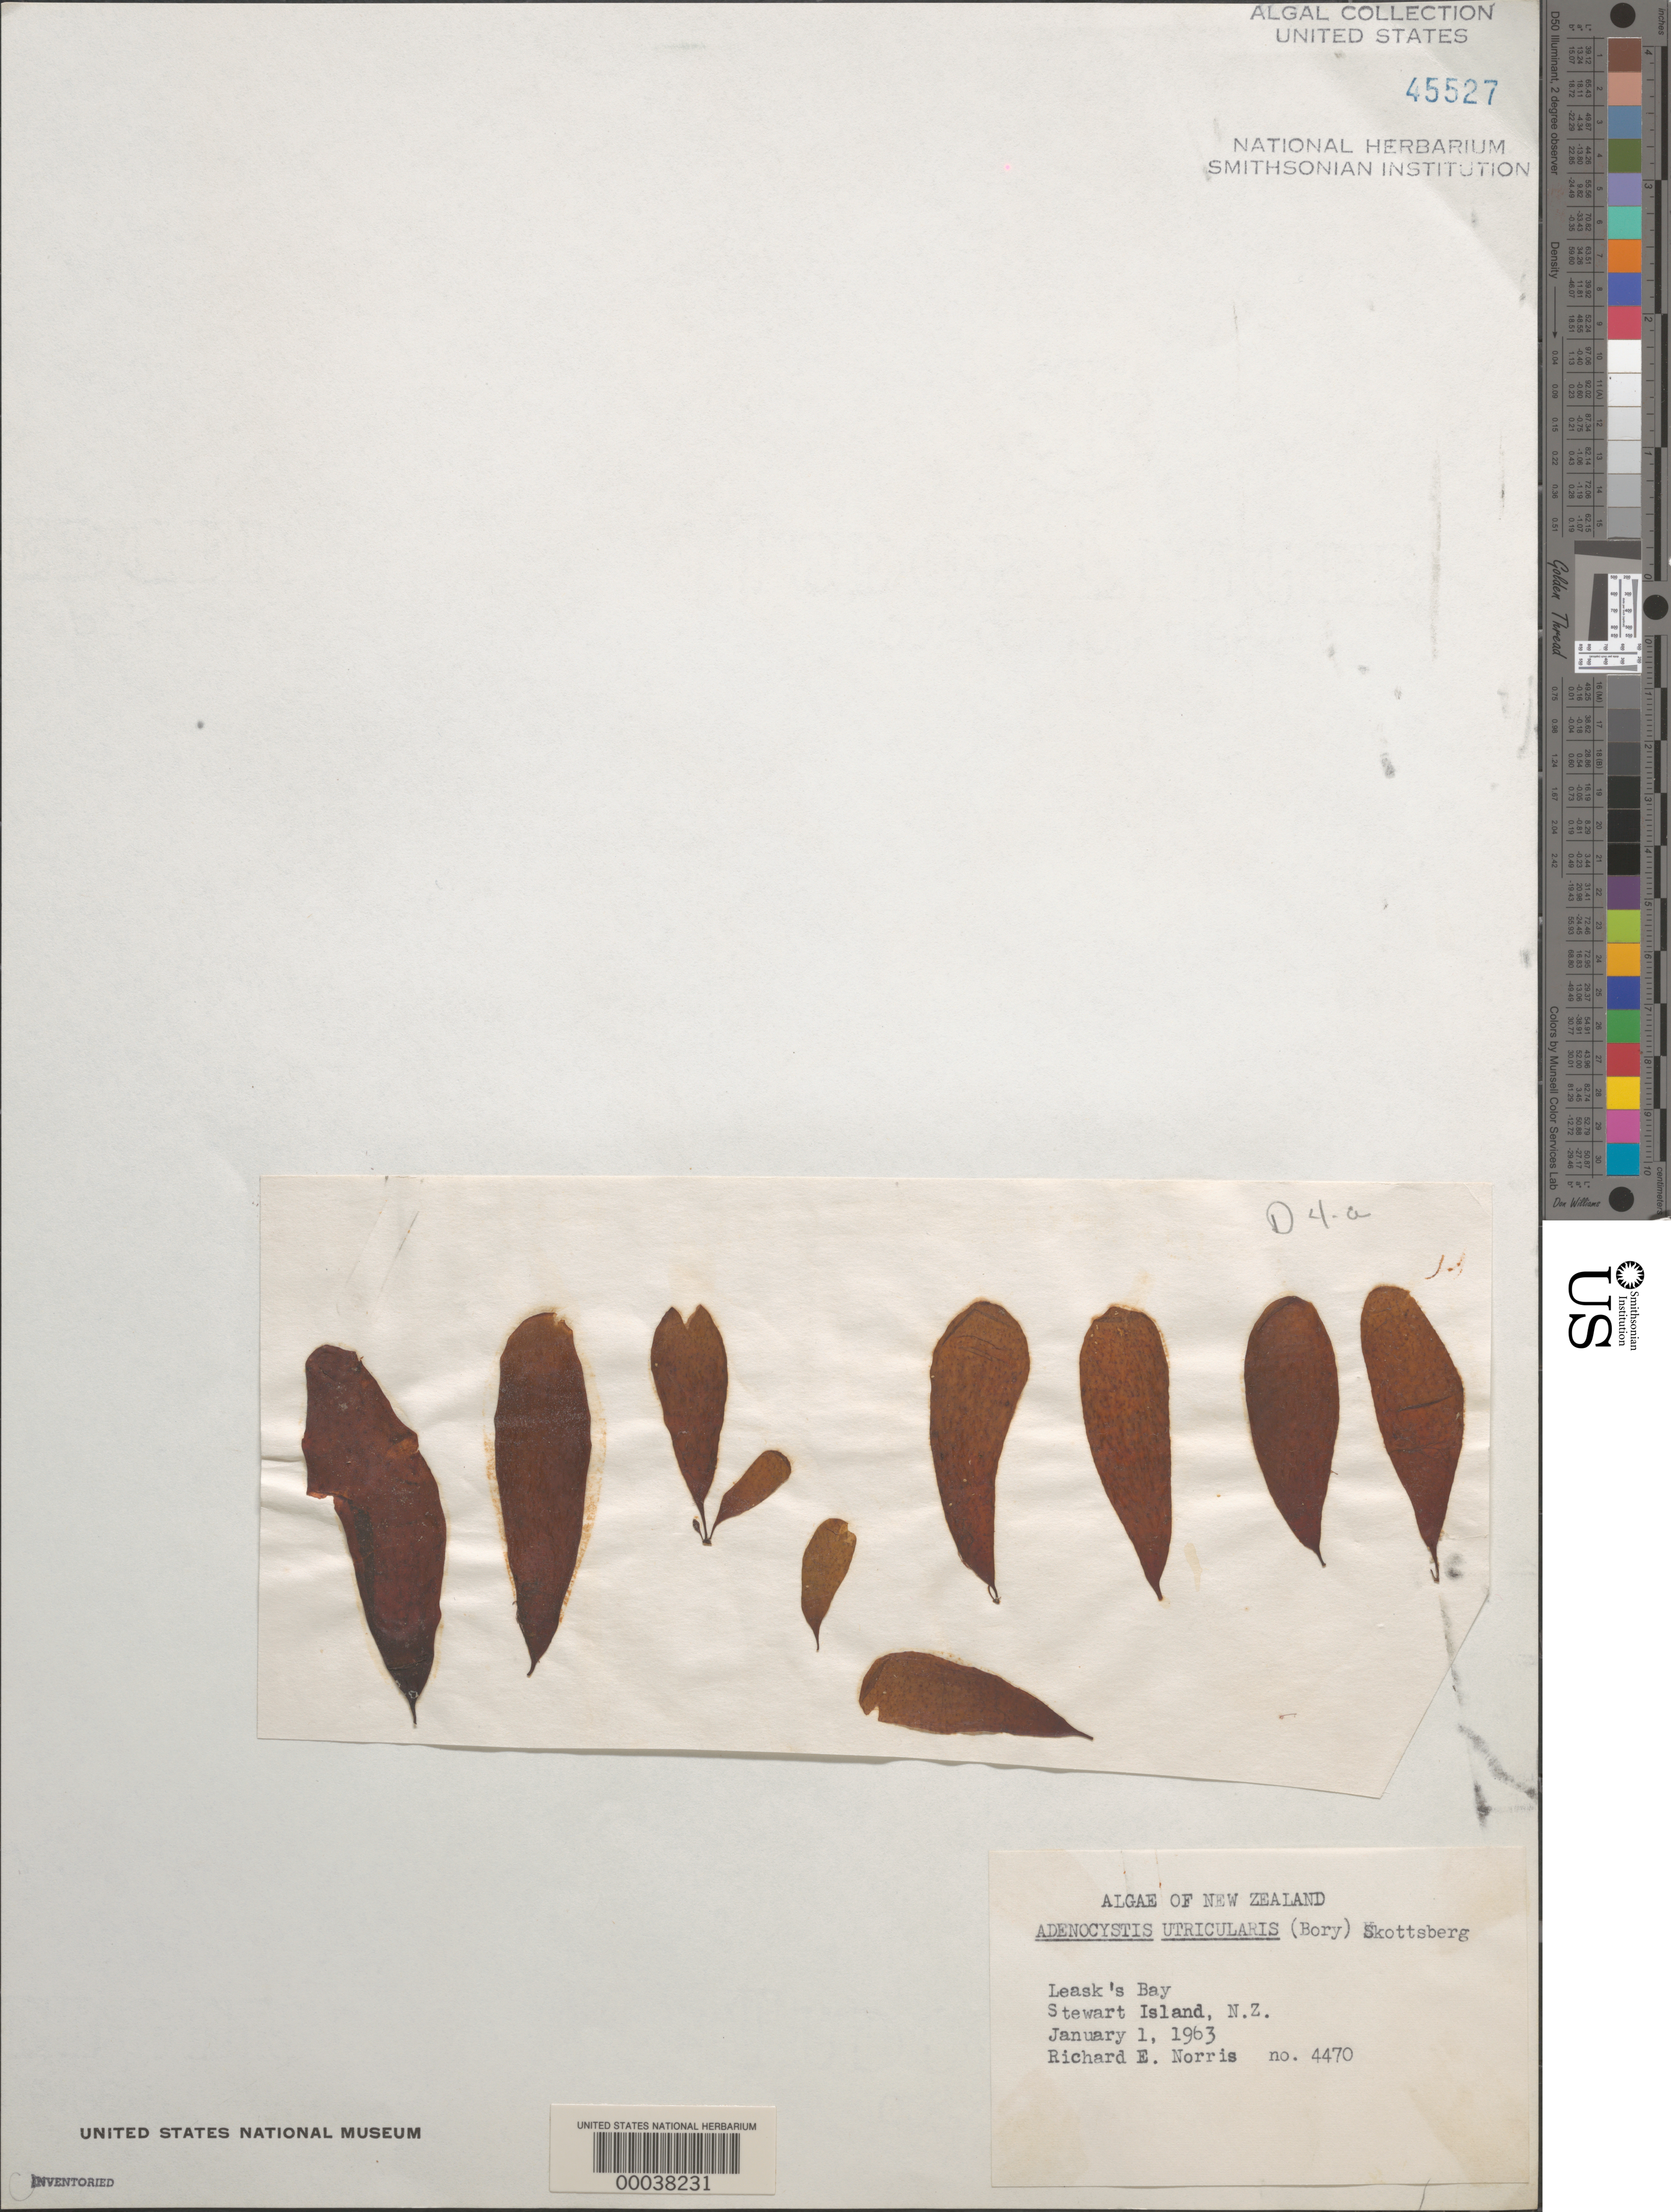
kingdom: Chromista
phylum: Ochrophyta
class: Phaeophyceae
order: Ectocarpales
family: Adenocystaceae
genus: Adenocystis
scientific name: Adenocystis utricularis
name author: (Bory) Skottsberg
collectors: R. E. Norris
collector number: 4470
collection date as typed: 01 Jan 1963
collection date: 1963-01-01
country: New Zealand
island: Stewart Island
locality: Leask's Bay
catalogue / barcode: US 45527